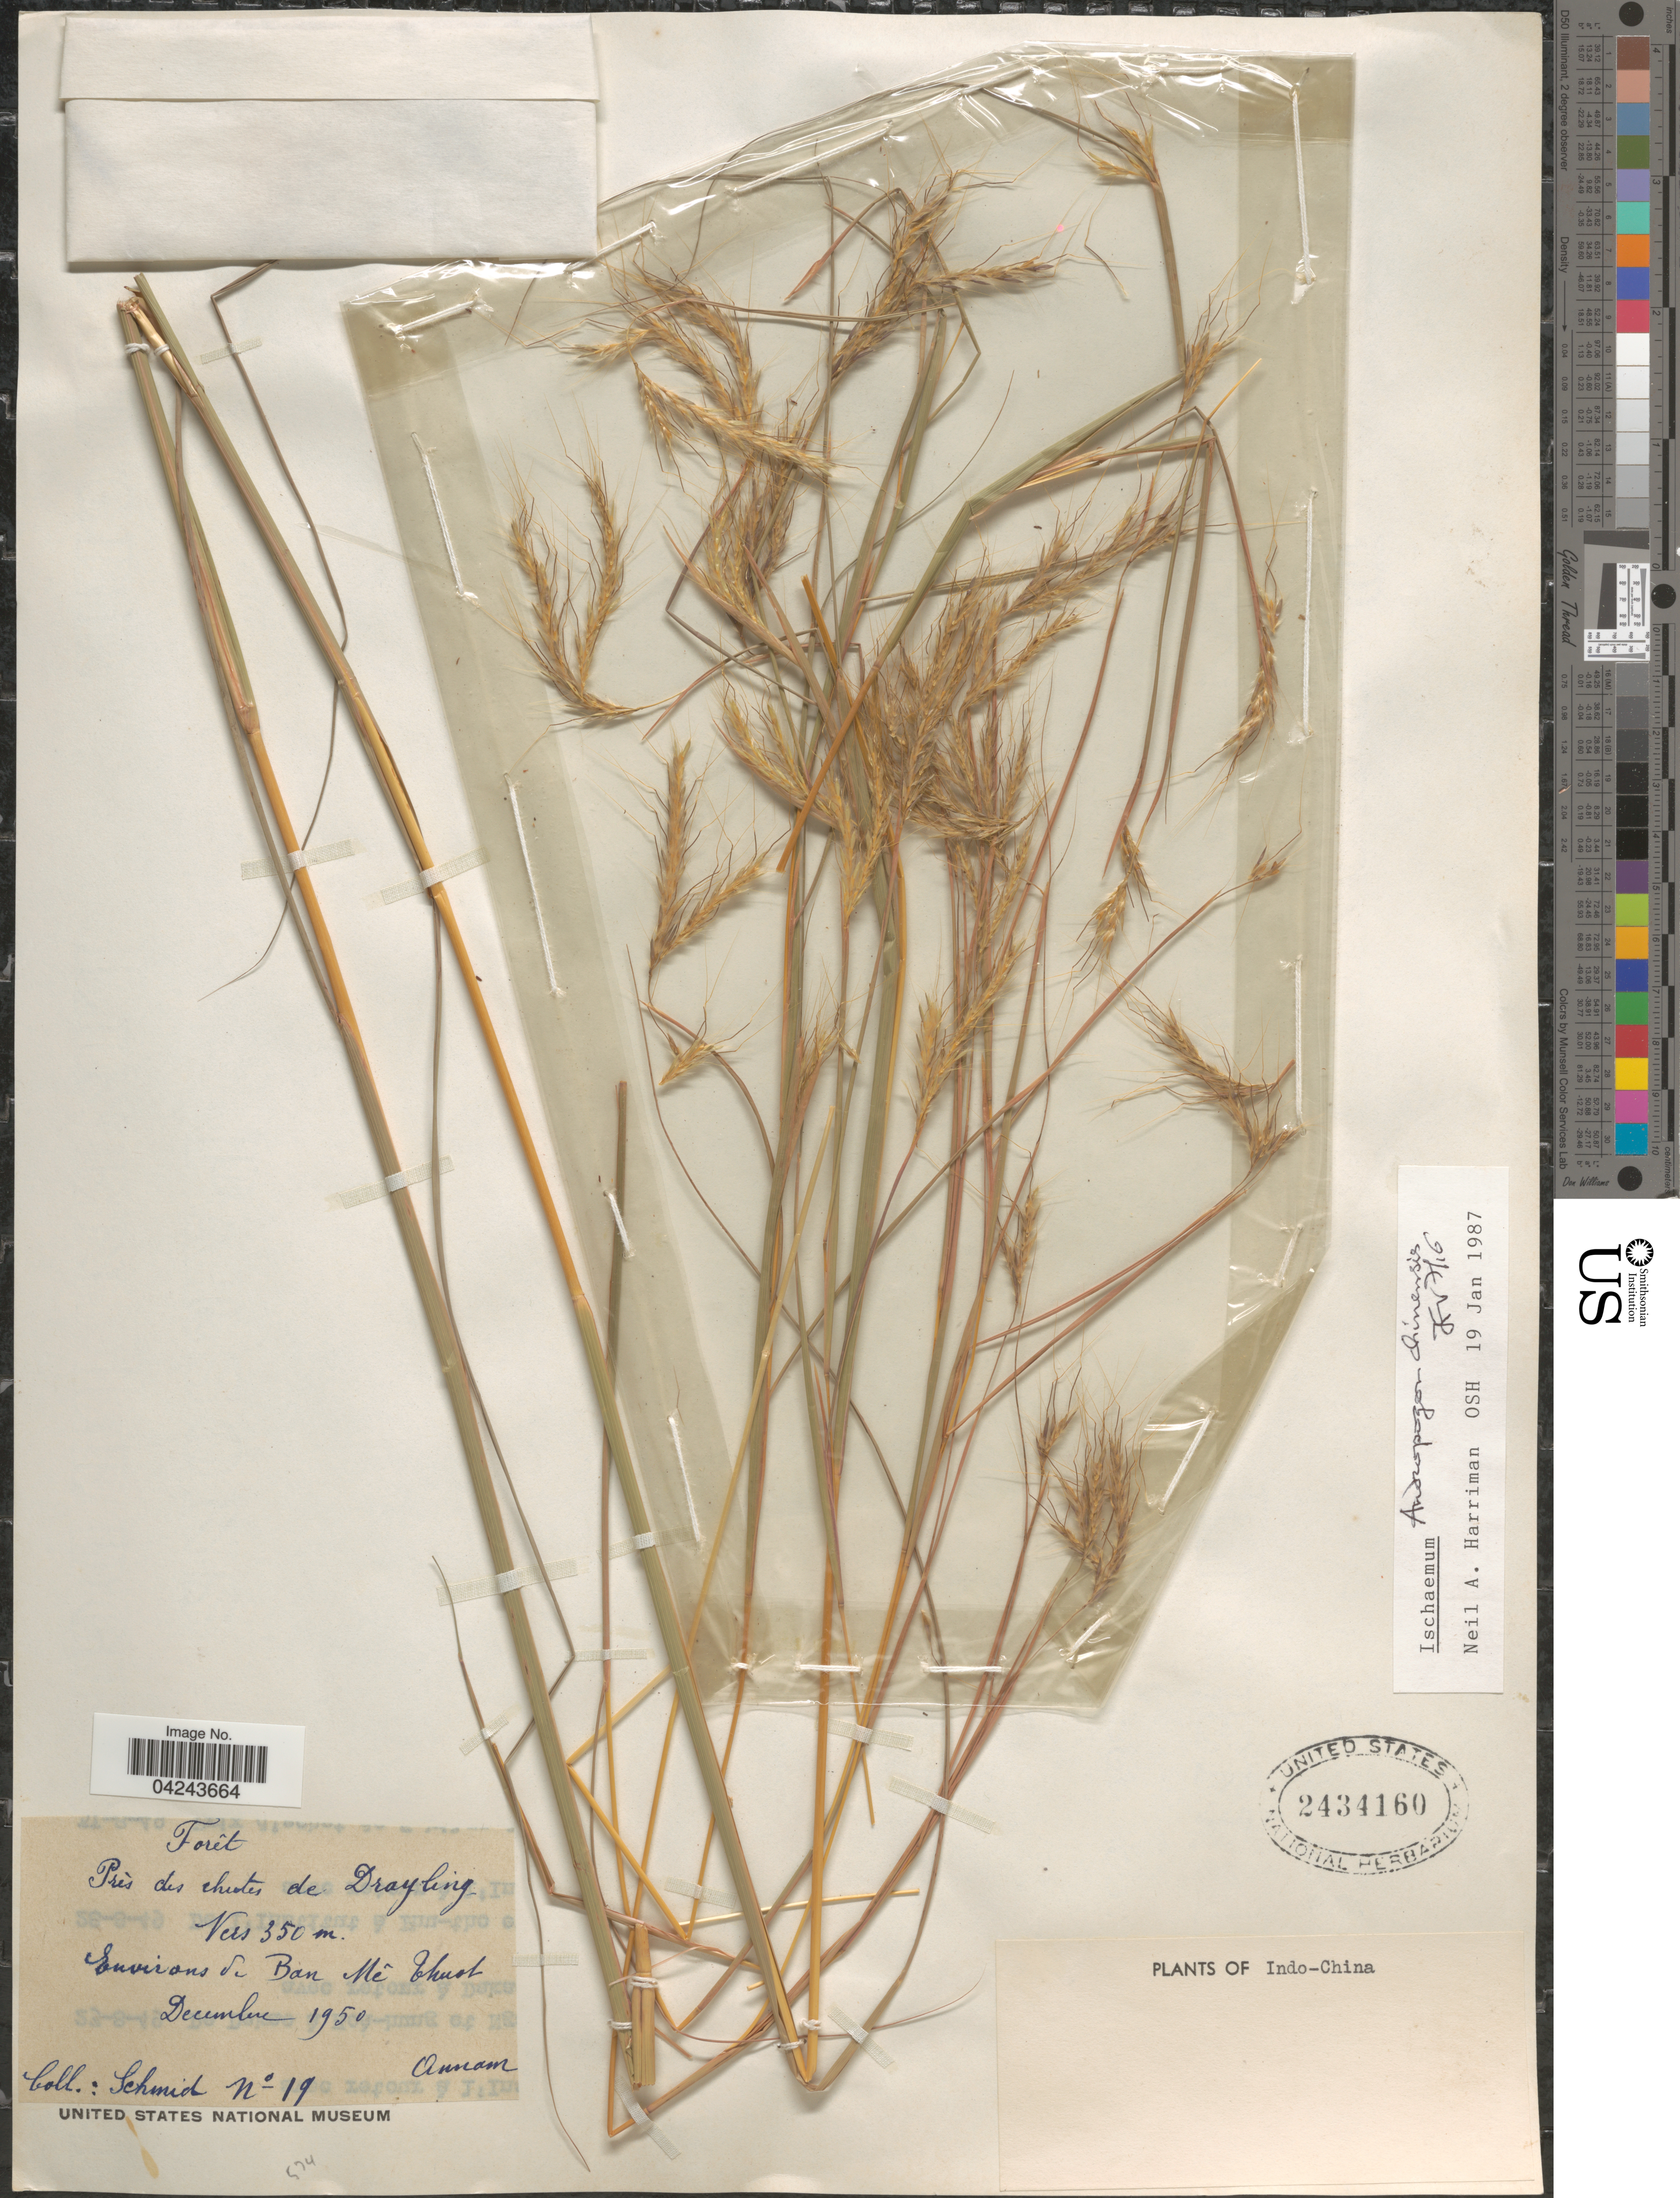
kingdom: Plantae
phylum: Tracheophyta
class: Liliopsida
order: Poales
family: Poaceae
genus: Ischaemum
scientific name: Ischaemum sp.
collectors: Schmid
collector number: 19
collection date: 1950-12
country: Vietnam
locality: Près des chutes de Drayling. Environs de Ban Mê Thuot. Annam.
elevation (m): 350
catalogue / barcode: US 2434160